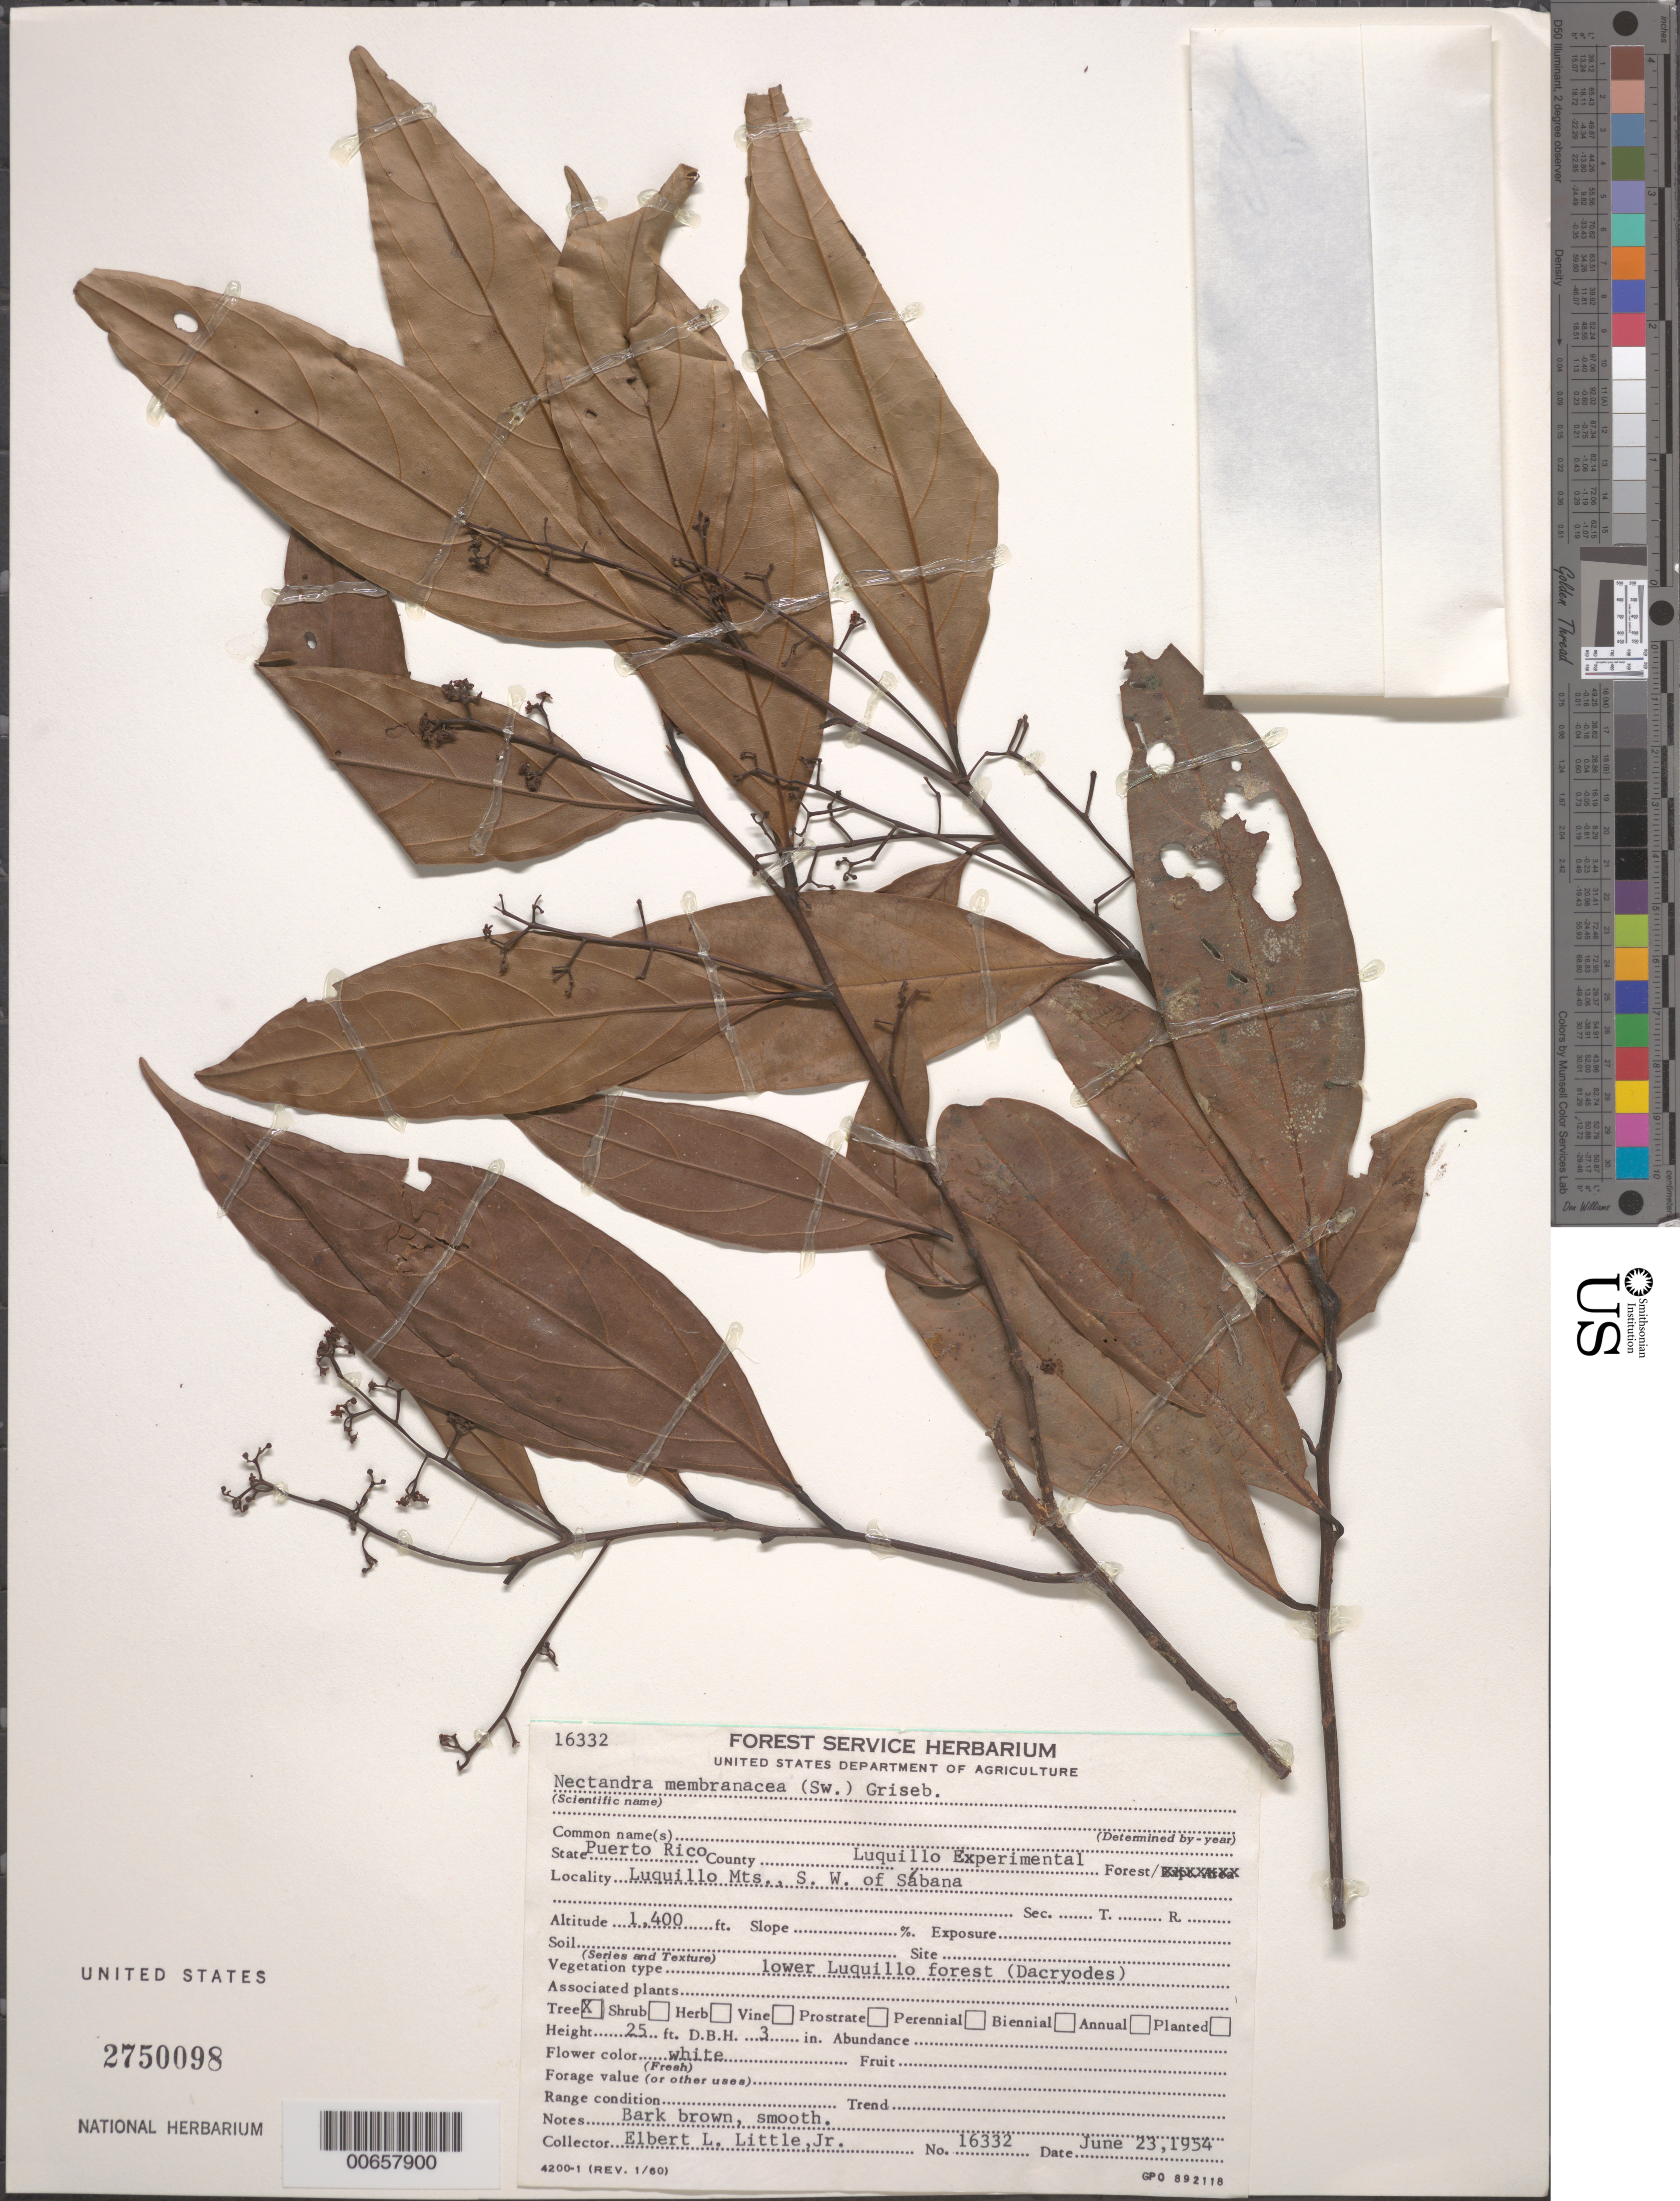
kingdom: Plantae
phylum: Tracheophyta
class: Magnoliopsida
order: Laurales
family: Lauraceae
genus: Nectandra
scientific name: Nectandra membranacea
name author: (Sw.) Griseb.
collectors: E. L. Little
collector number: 16332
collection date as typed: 23 Jun 1954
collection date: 1954-06-23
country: Puerto Rico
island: Greater Antilles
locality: Luquillo Mts., SW of Sabana; Luquillo Exp. Forest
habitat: Lower Luquillo forest (Dacryodes)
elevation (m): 1400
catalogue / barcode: US 2750098